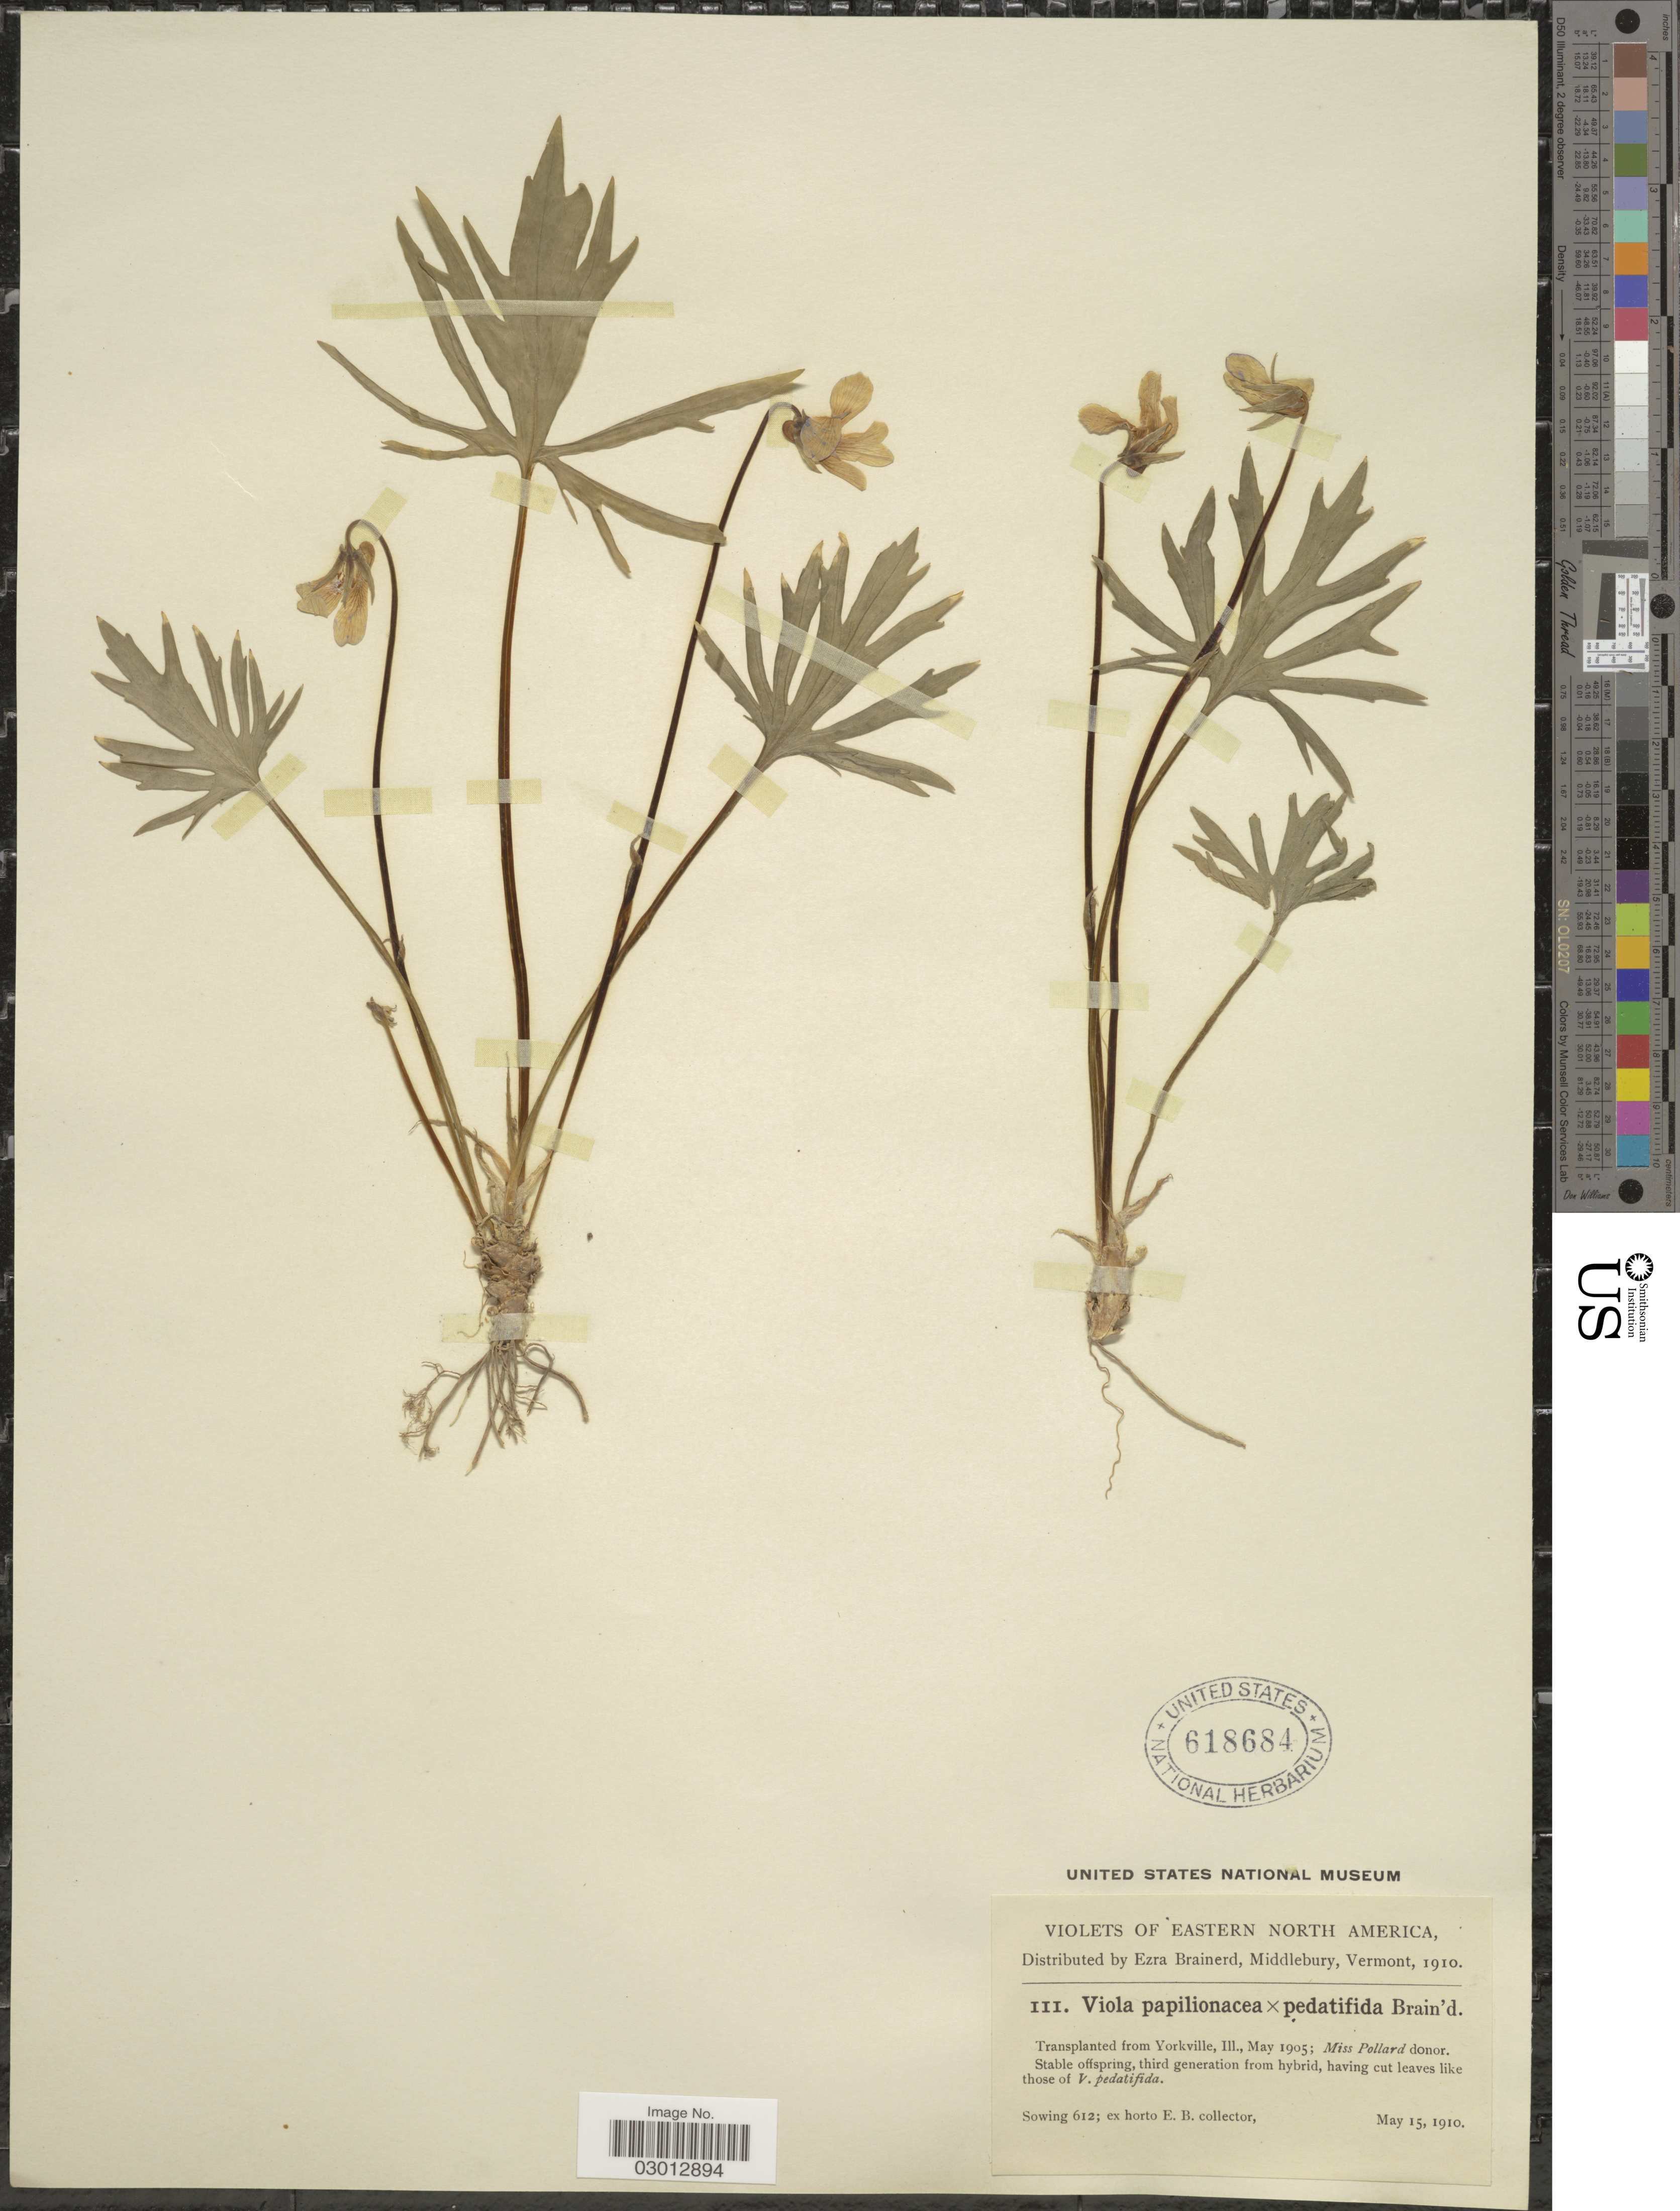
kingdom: Plantae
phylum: Tracheophyta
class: Magnoliopsida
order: Malpighiales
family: Violaceae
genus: Viola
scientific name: Viola papilionacea x V. pedatifida G. Don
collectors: ex herb. Ezra Brainerd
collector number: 111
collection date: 1910-05-15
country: United States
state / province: Illinois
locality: Eastern North America. Transplanted from Yorkville, Ill.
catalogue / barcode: US 618684